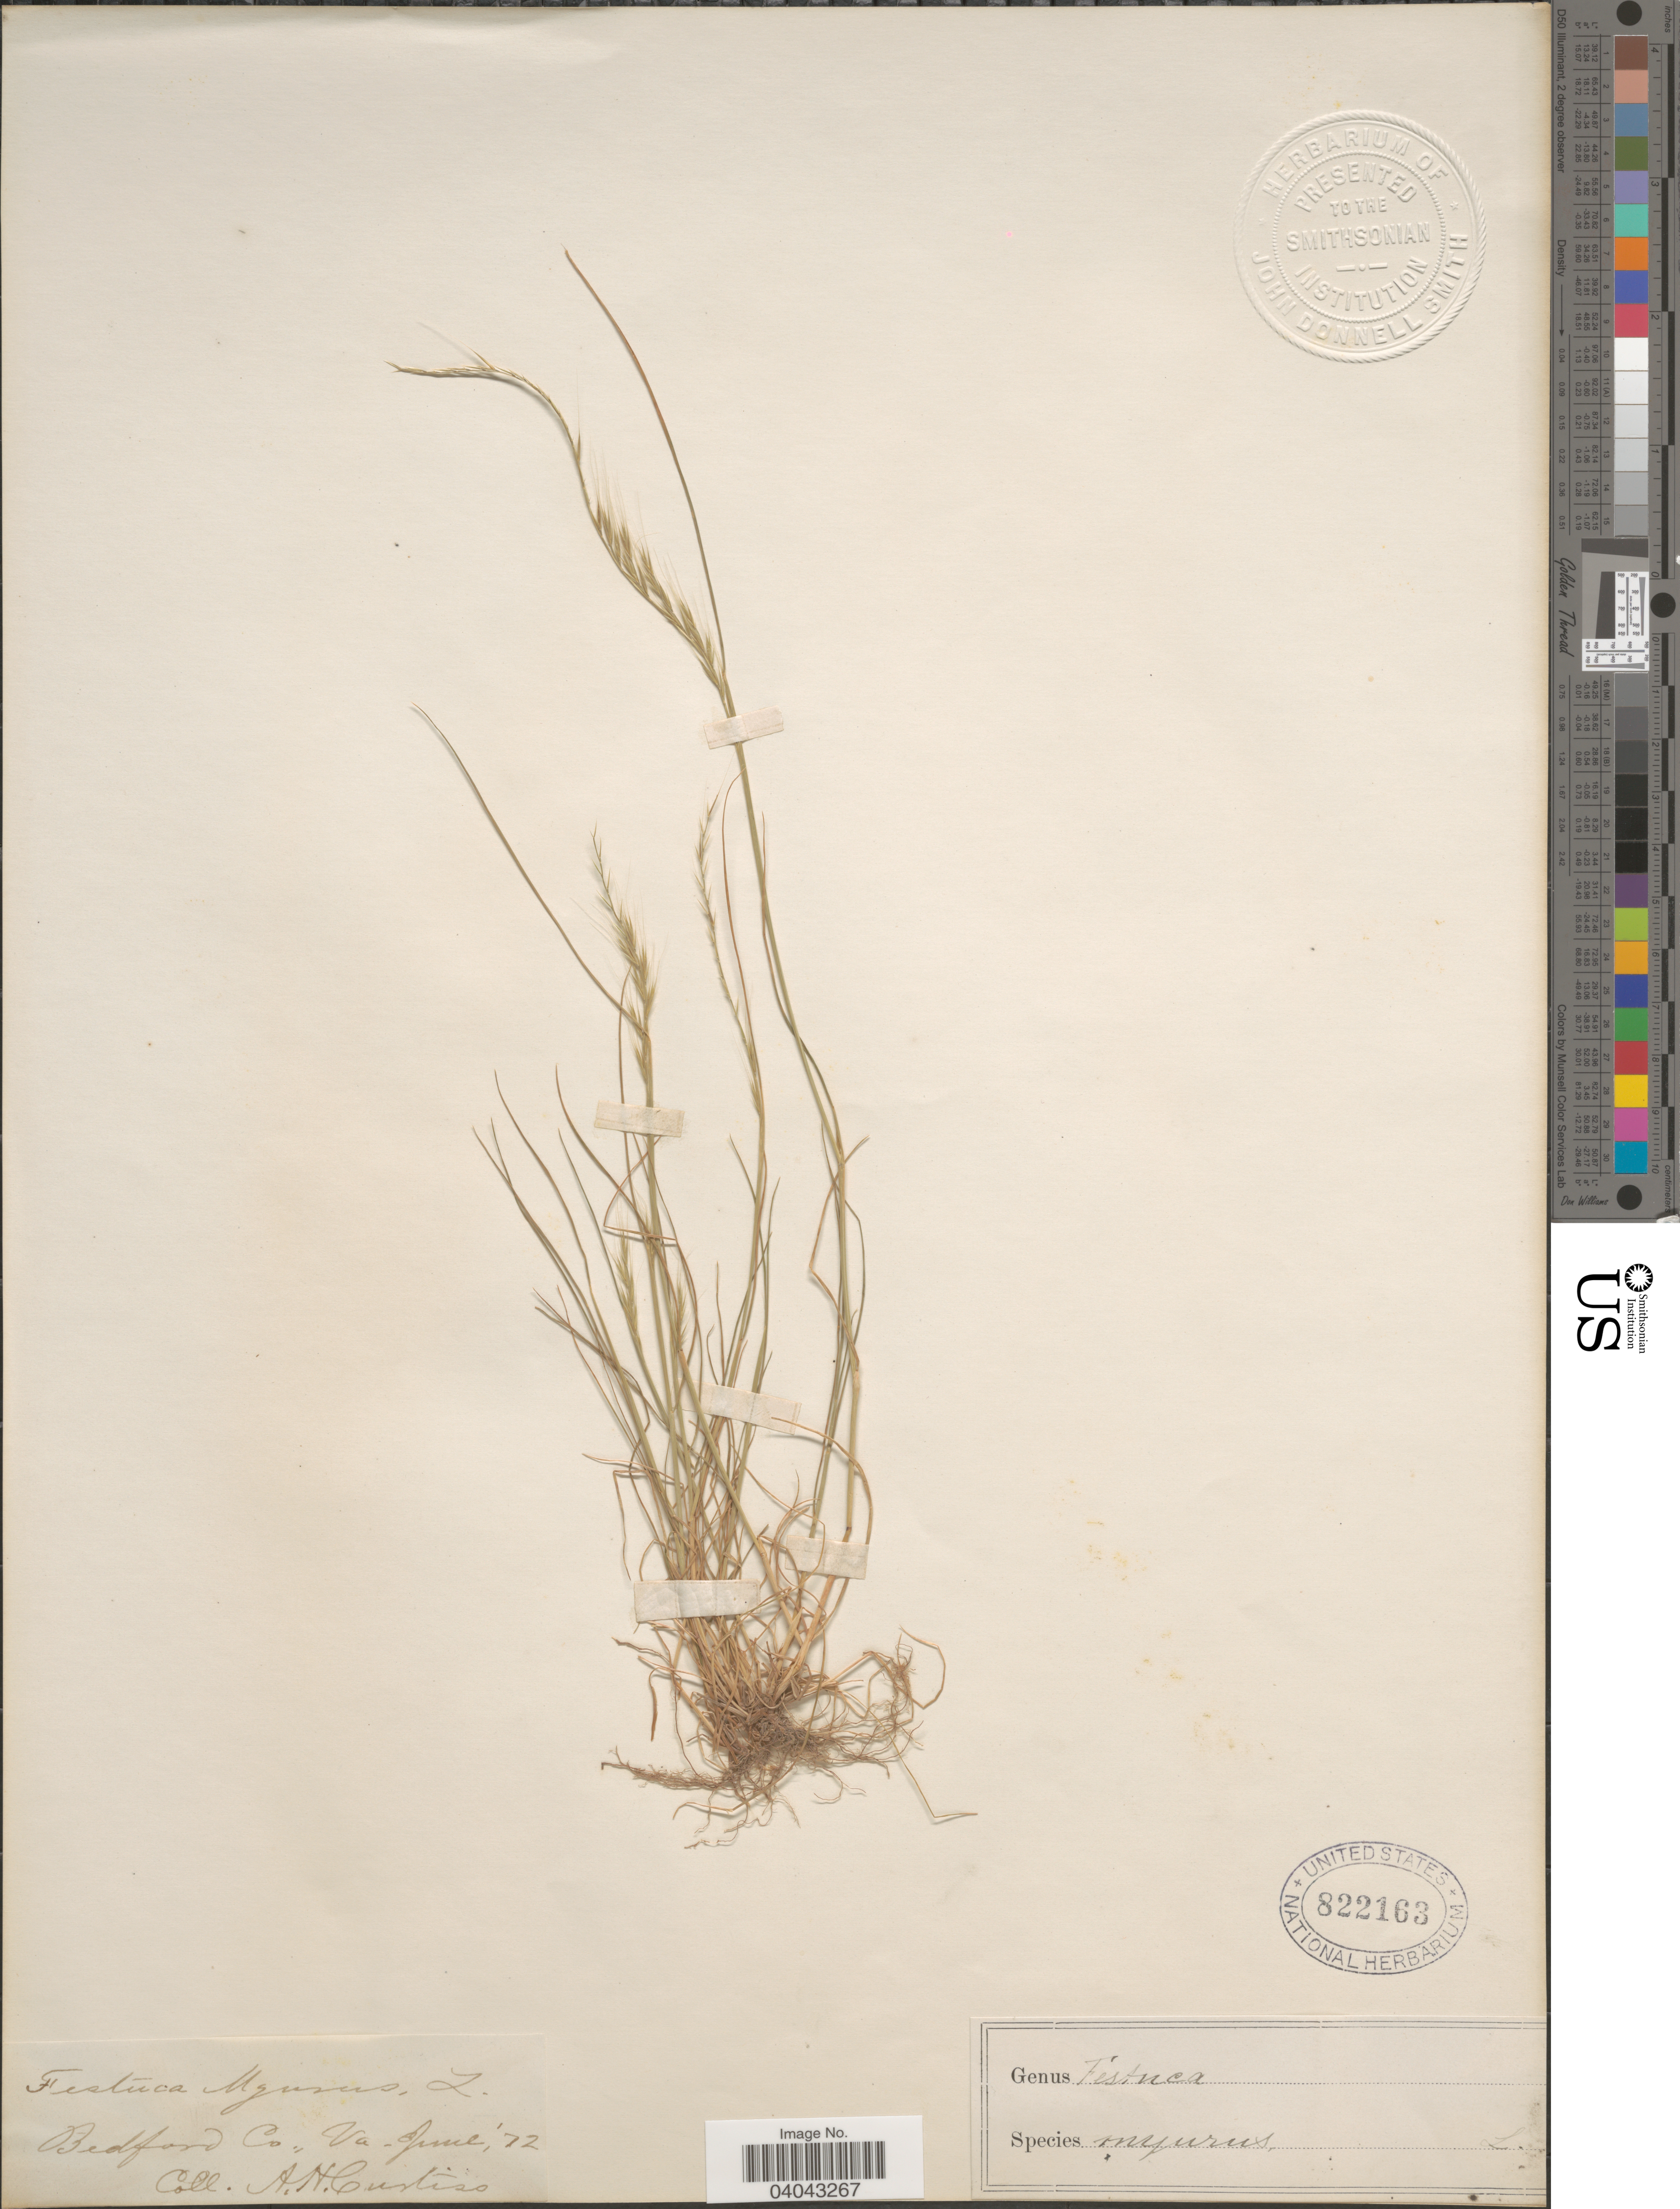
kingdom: Plantae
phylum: Tracheophyta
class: Liliopsida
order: Poales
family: Poaceae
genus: Festuca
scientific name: Festuca myuros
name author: L.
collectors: A. H. Curtiss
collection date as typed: Transcribed d/m/y: /6/72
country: United States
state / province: Virginia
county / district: Bedford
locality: Bedford Co.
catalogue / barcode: US 822163